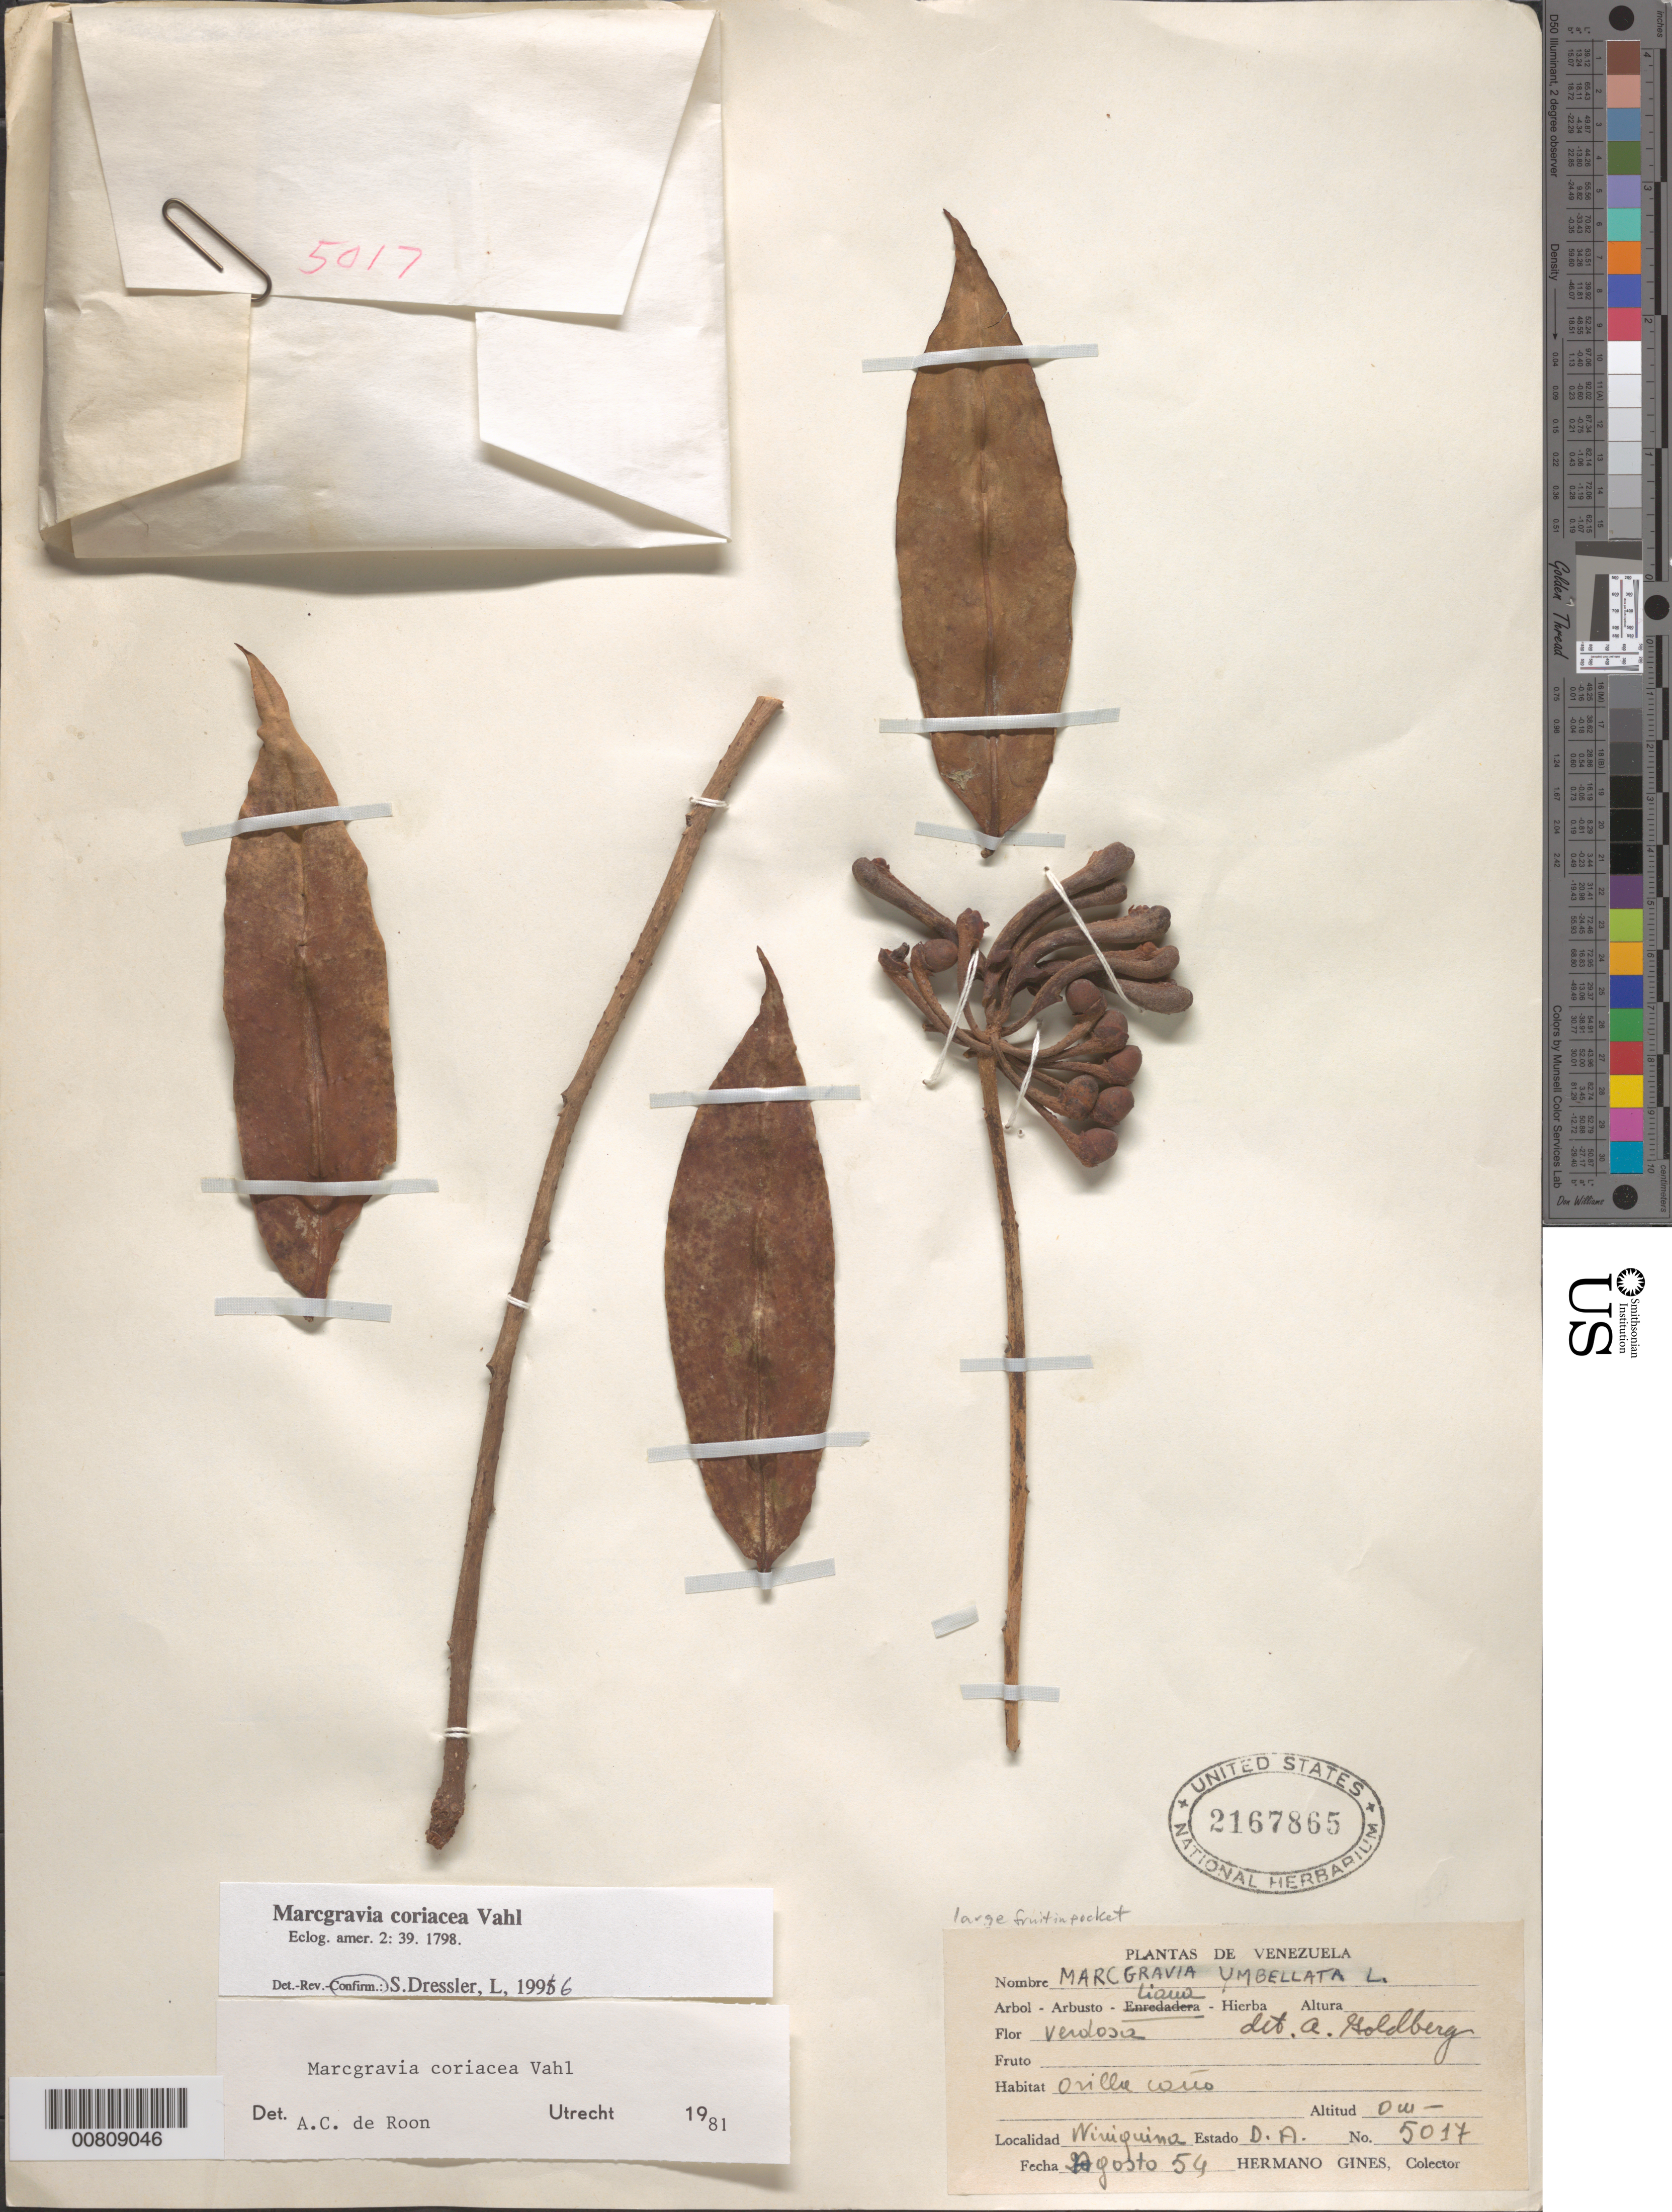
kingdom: Plantae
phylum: Tracheophyta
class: Magnoliopsida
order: Ericales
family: Marcgraviaceae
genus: Marcgravia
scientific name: Marcgravia coriacea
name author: Vahl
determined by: Dressler, S., (FR), Forschungsinstitut Und Naturmuseum Senckenberg (GERMANY)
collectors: H. Gines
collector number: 5017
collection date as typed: Aug-54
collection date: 1954-08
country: Venezuela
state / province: Delta Amacuro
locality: C. Wiuiquina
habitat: Orilla caño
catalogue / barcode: US 2167865